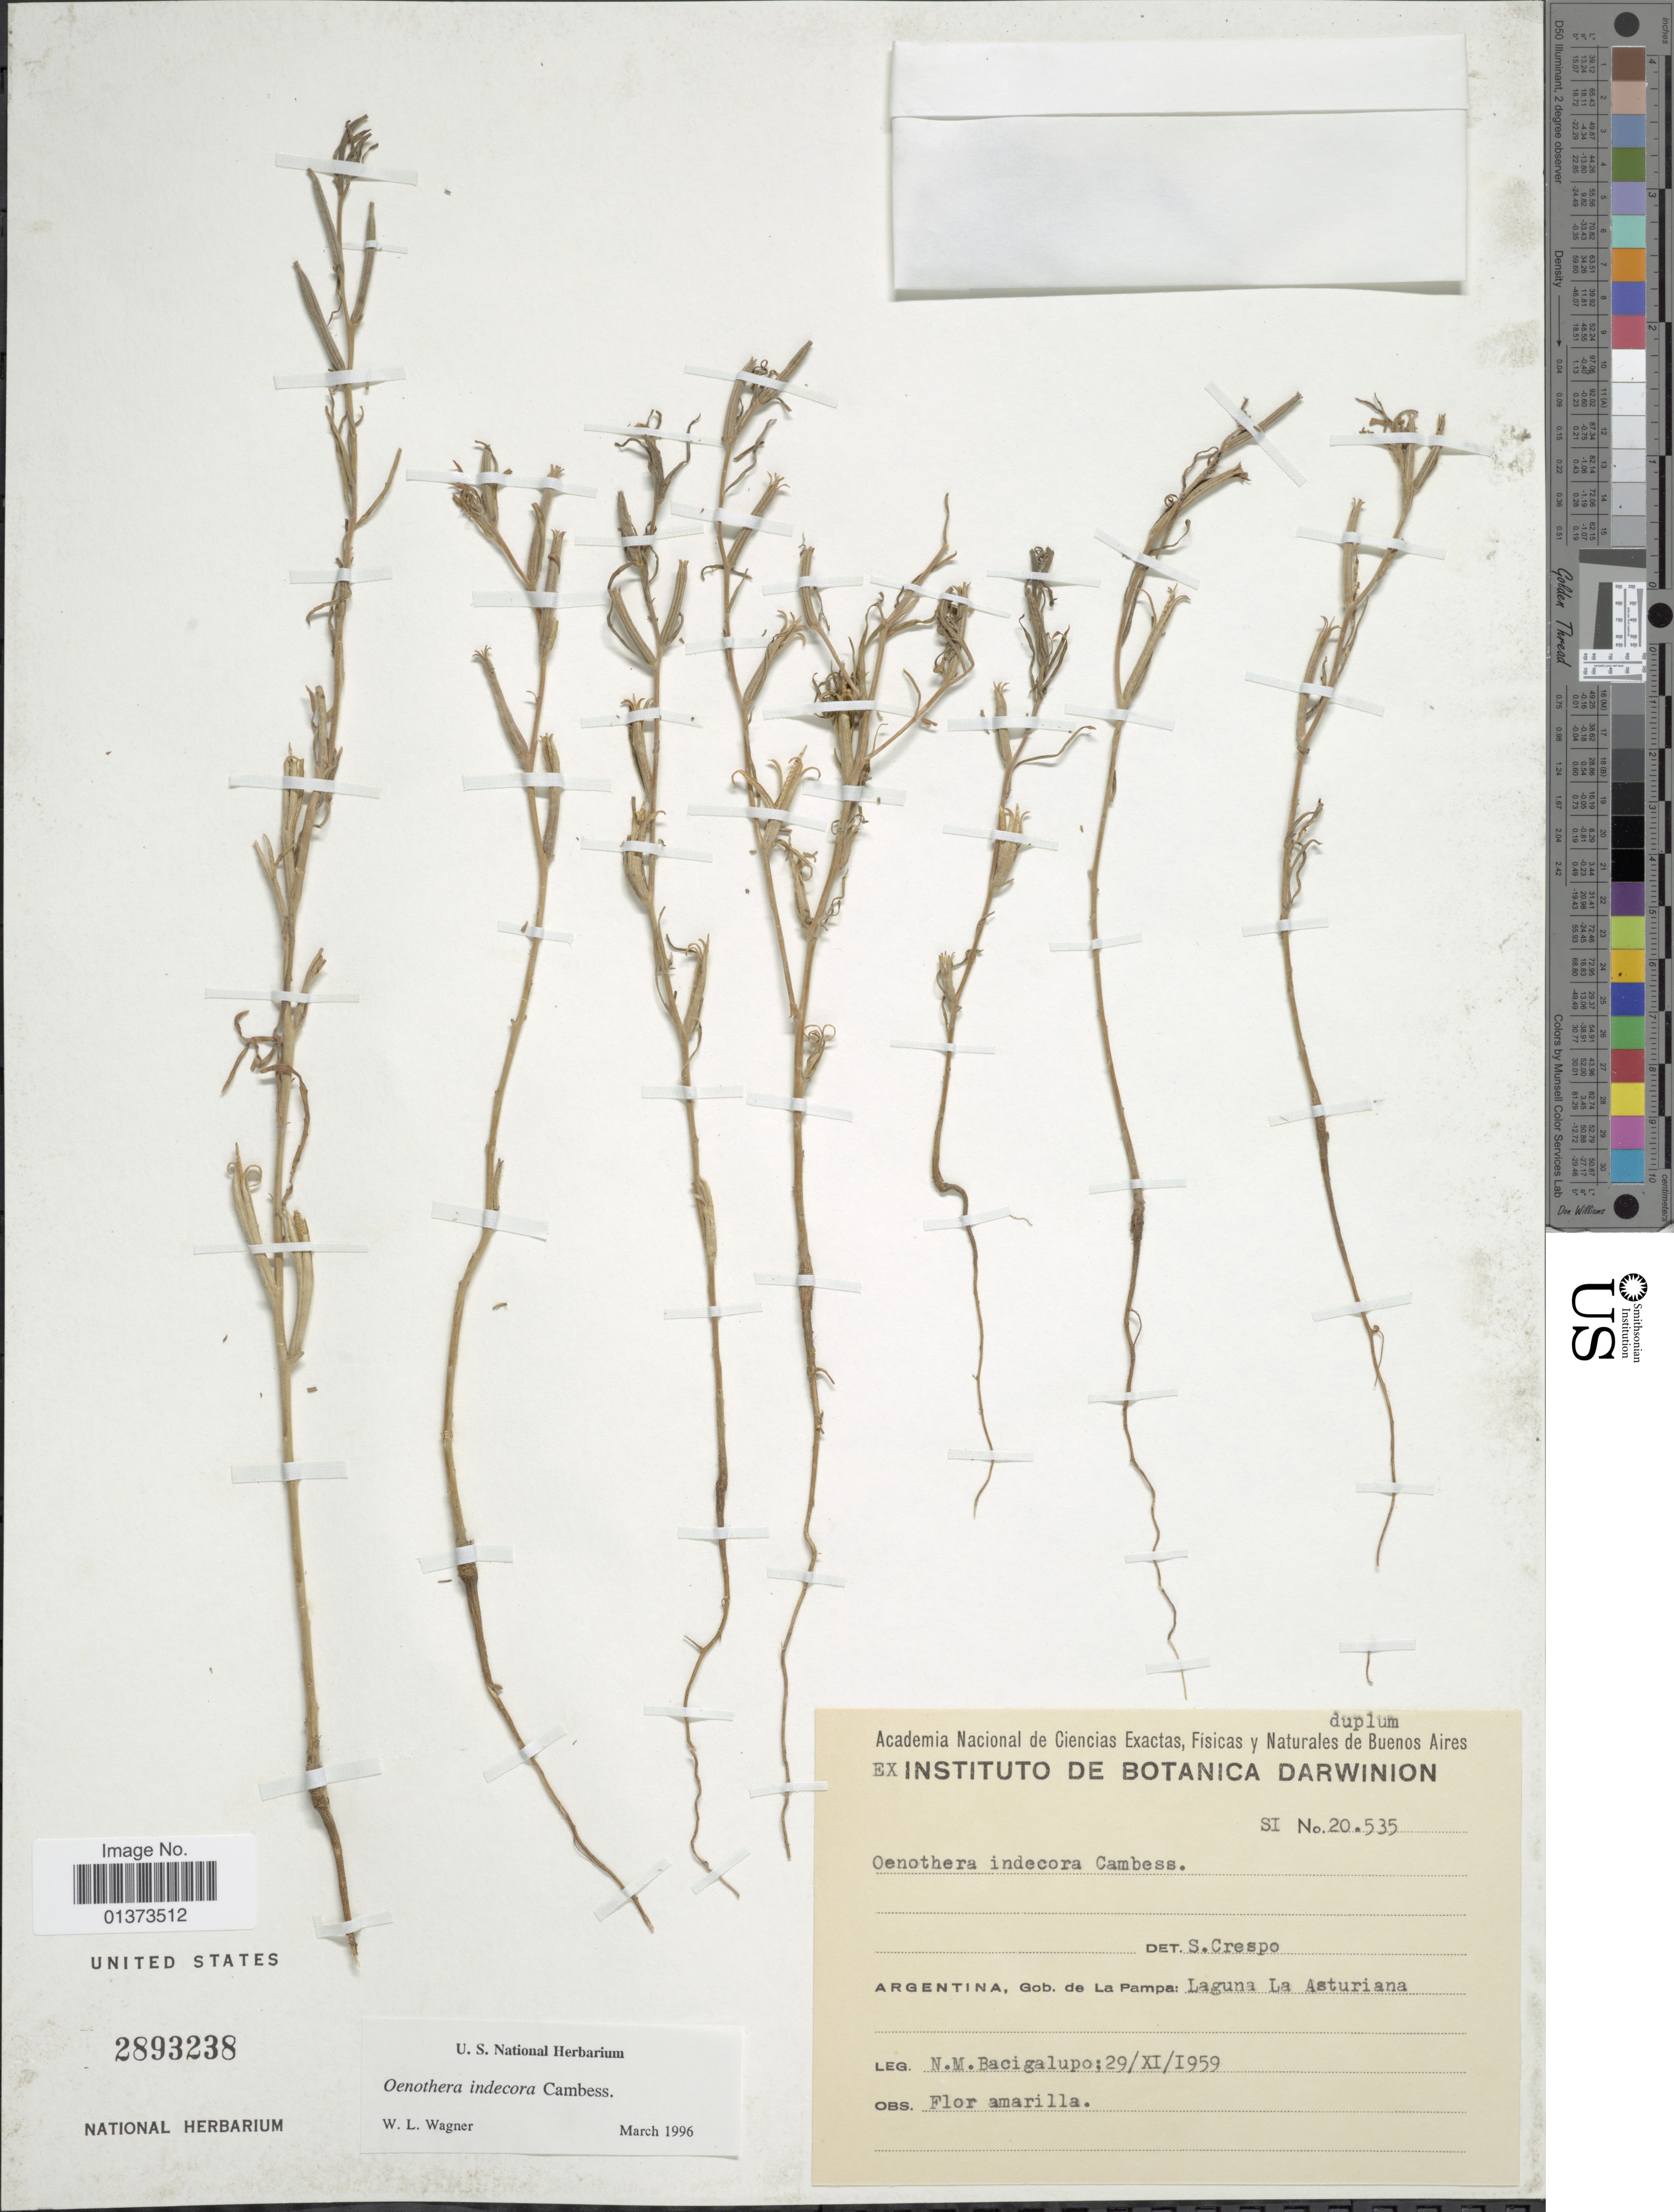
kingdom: Plantae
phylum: Tracheophyta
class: Magnoliopsida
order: Myrtales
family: Onagraceae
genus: Oenothera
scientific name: Oenothera indecora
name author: Cambess.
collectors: N. M. Bacigalupo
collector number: SI535*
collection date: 1959-11-29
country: Argentina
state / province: La Pampa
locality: Laguna La Asturiana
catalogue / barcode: US 2893238